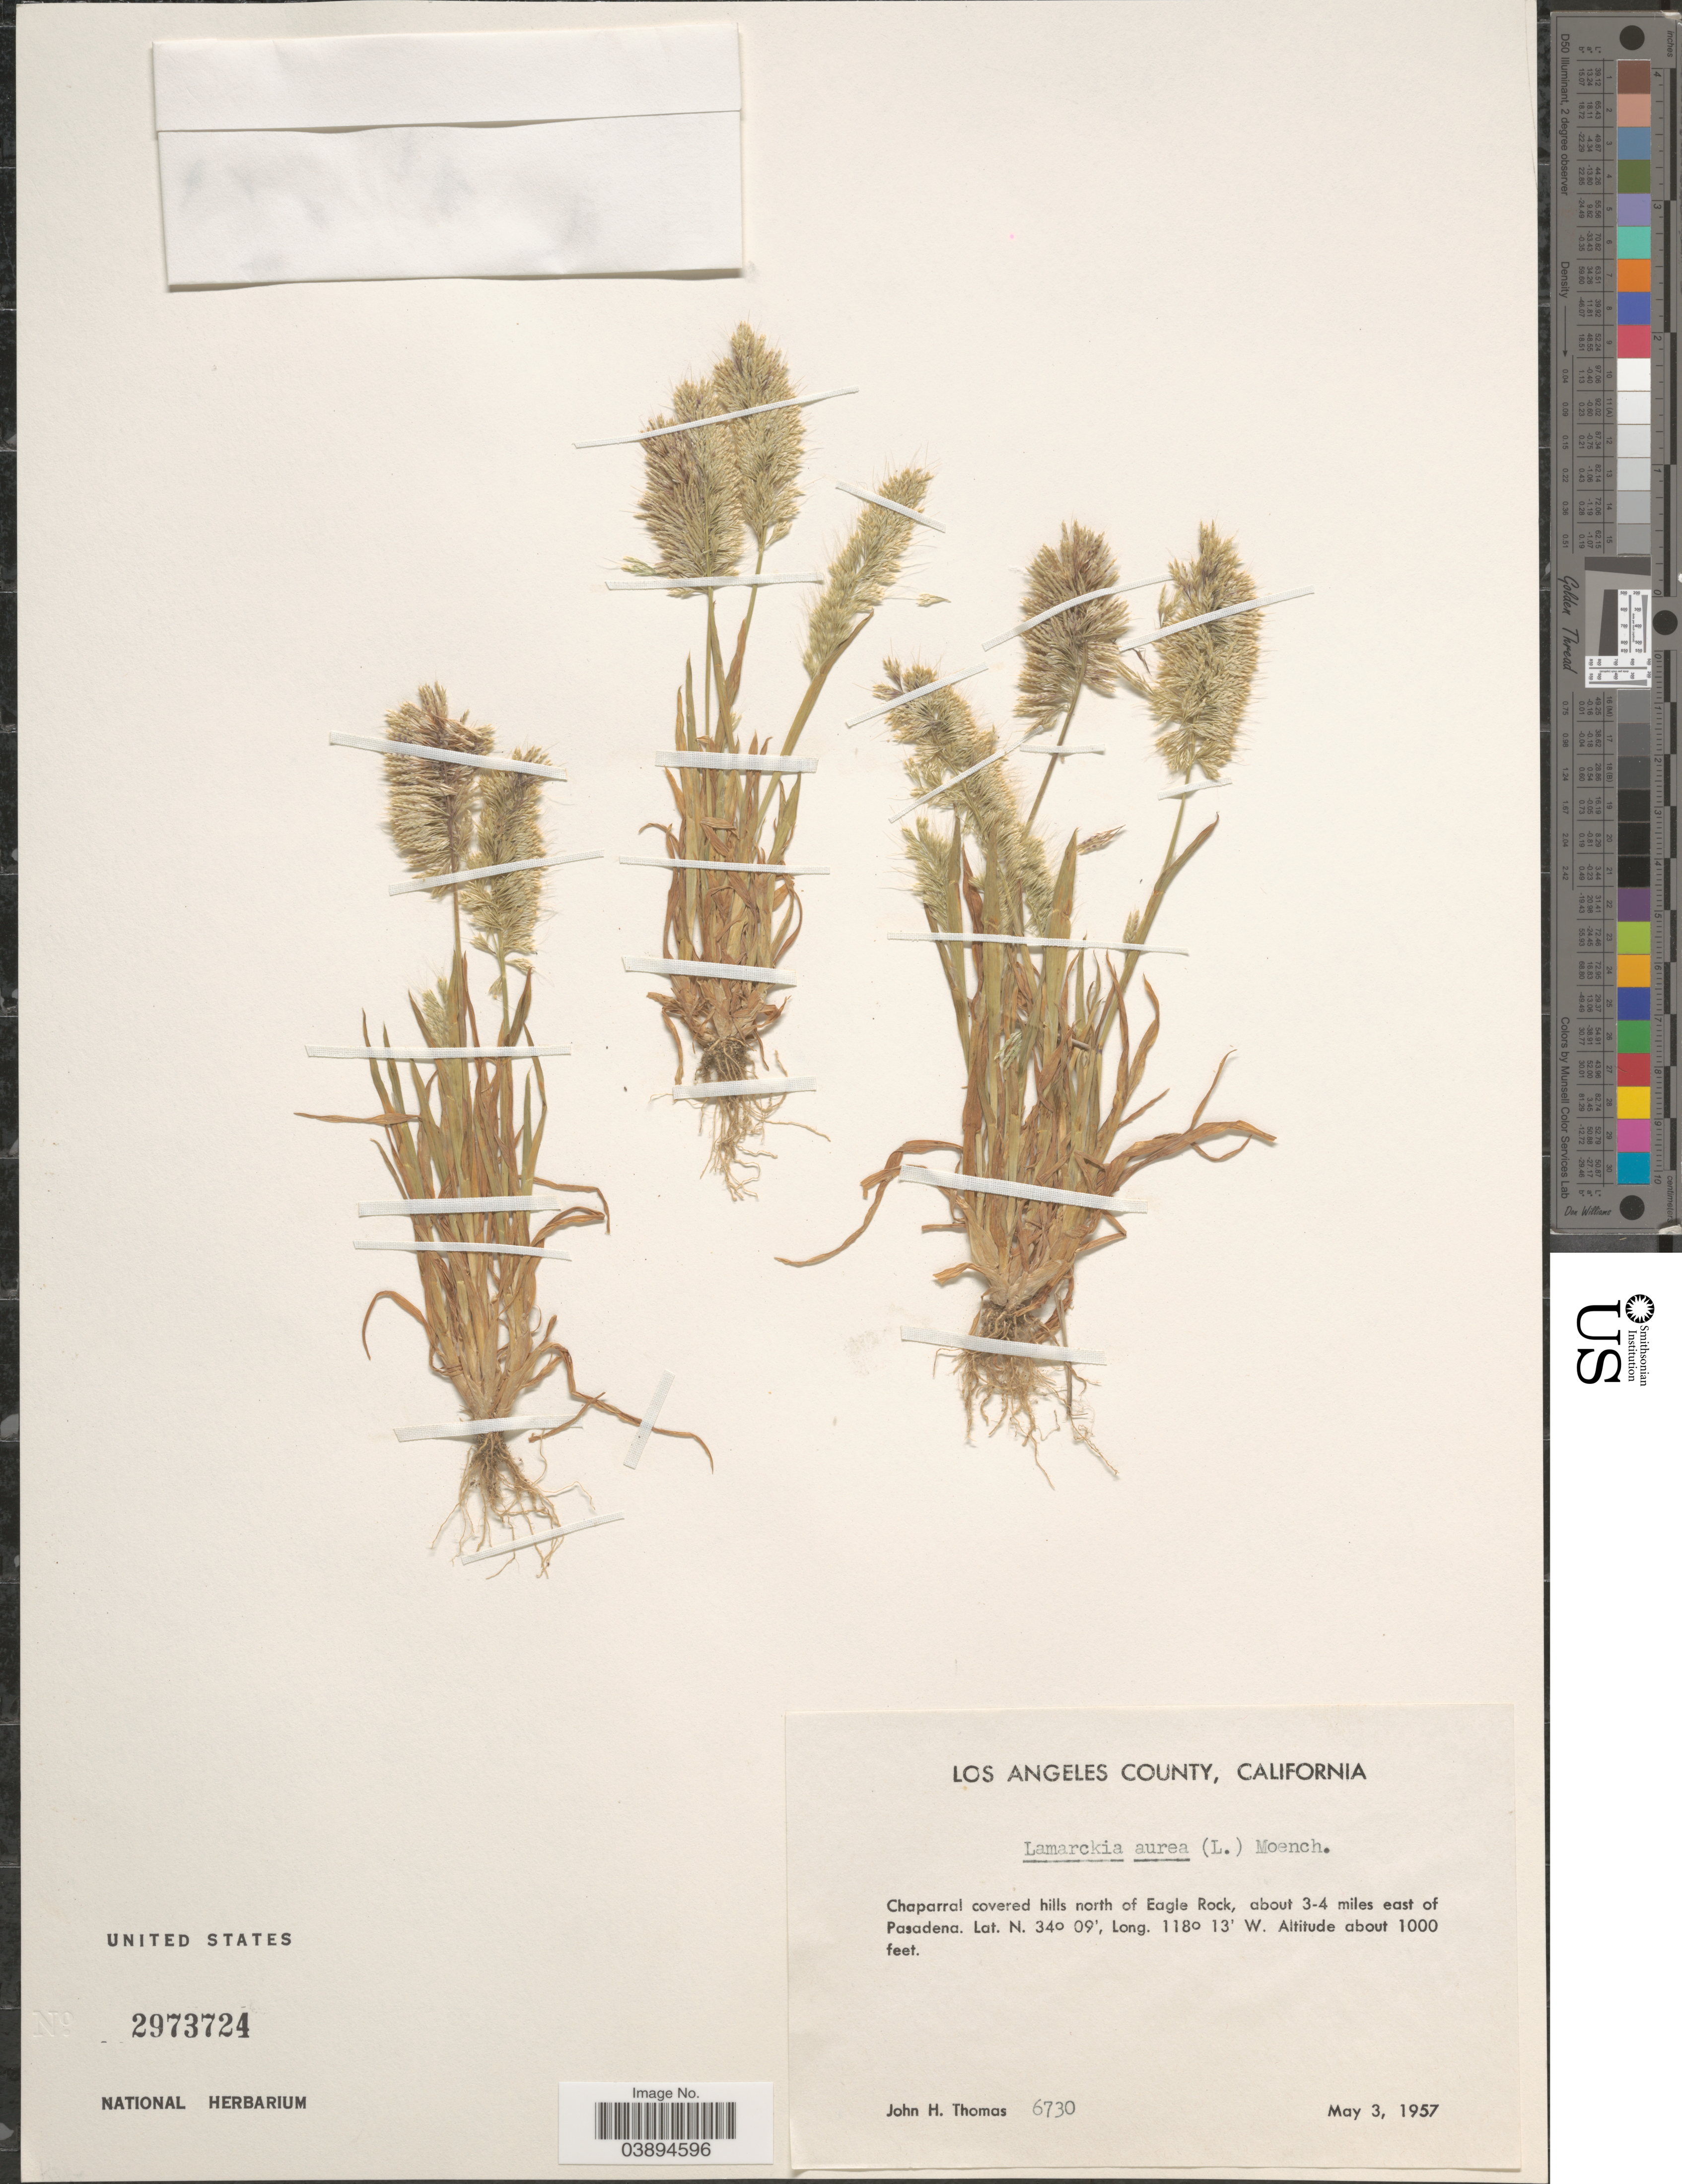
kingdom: Plantae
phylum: Tracheophyta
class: Liliopsida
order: Poales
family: Poaceae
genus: Lamarckia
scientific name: Lamarckia aurea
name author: (L.) Moench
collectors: J. H. Thomas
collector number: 6730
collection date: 1957-05-03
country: United States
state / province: California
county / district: Los Angeles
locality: Los Angeles. Chaparral covered hills north of Eagle Rock, about 3-4 miles east of Pasadena.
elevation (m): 305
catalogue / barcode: US 2973724